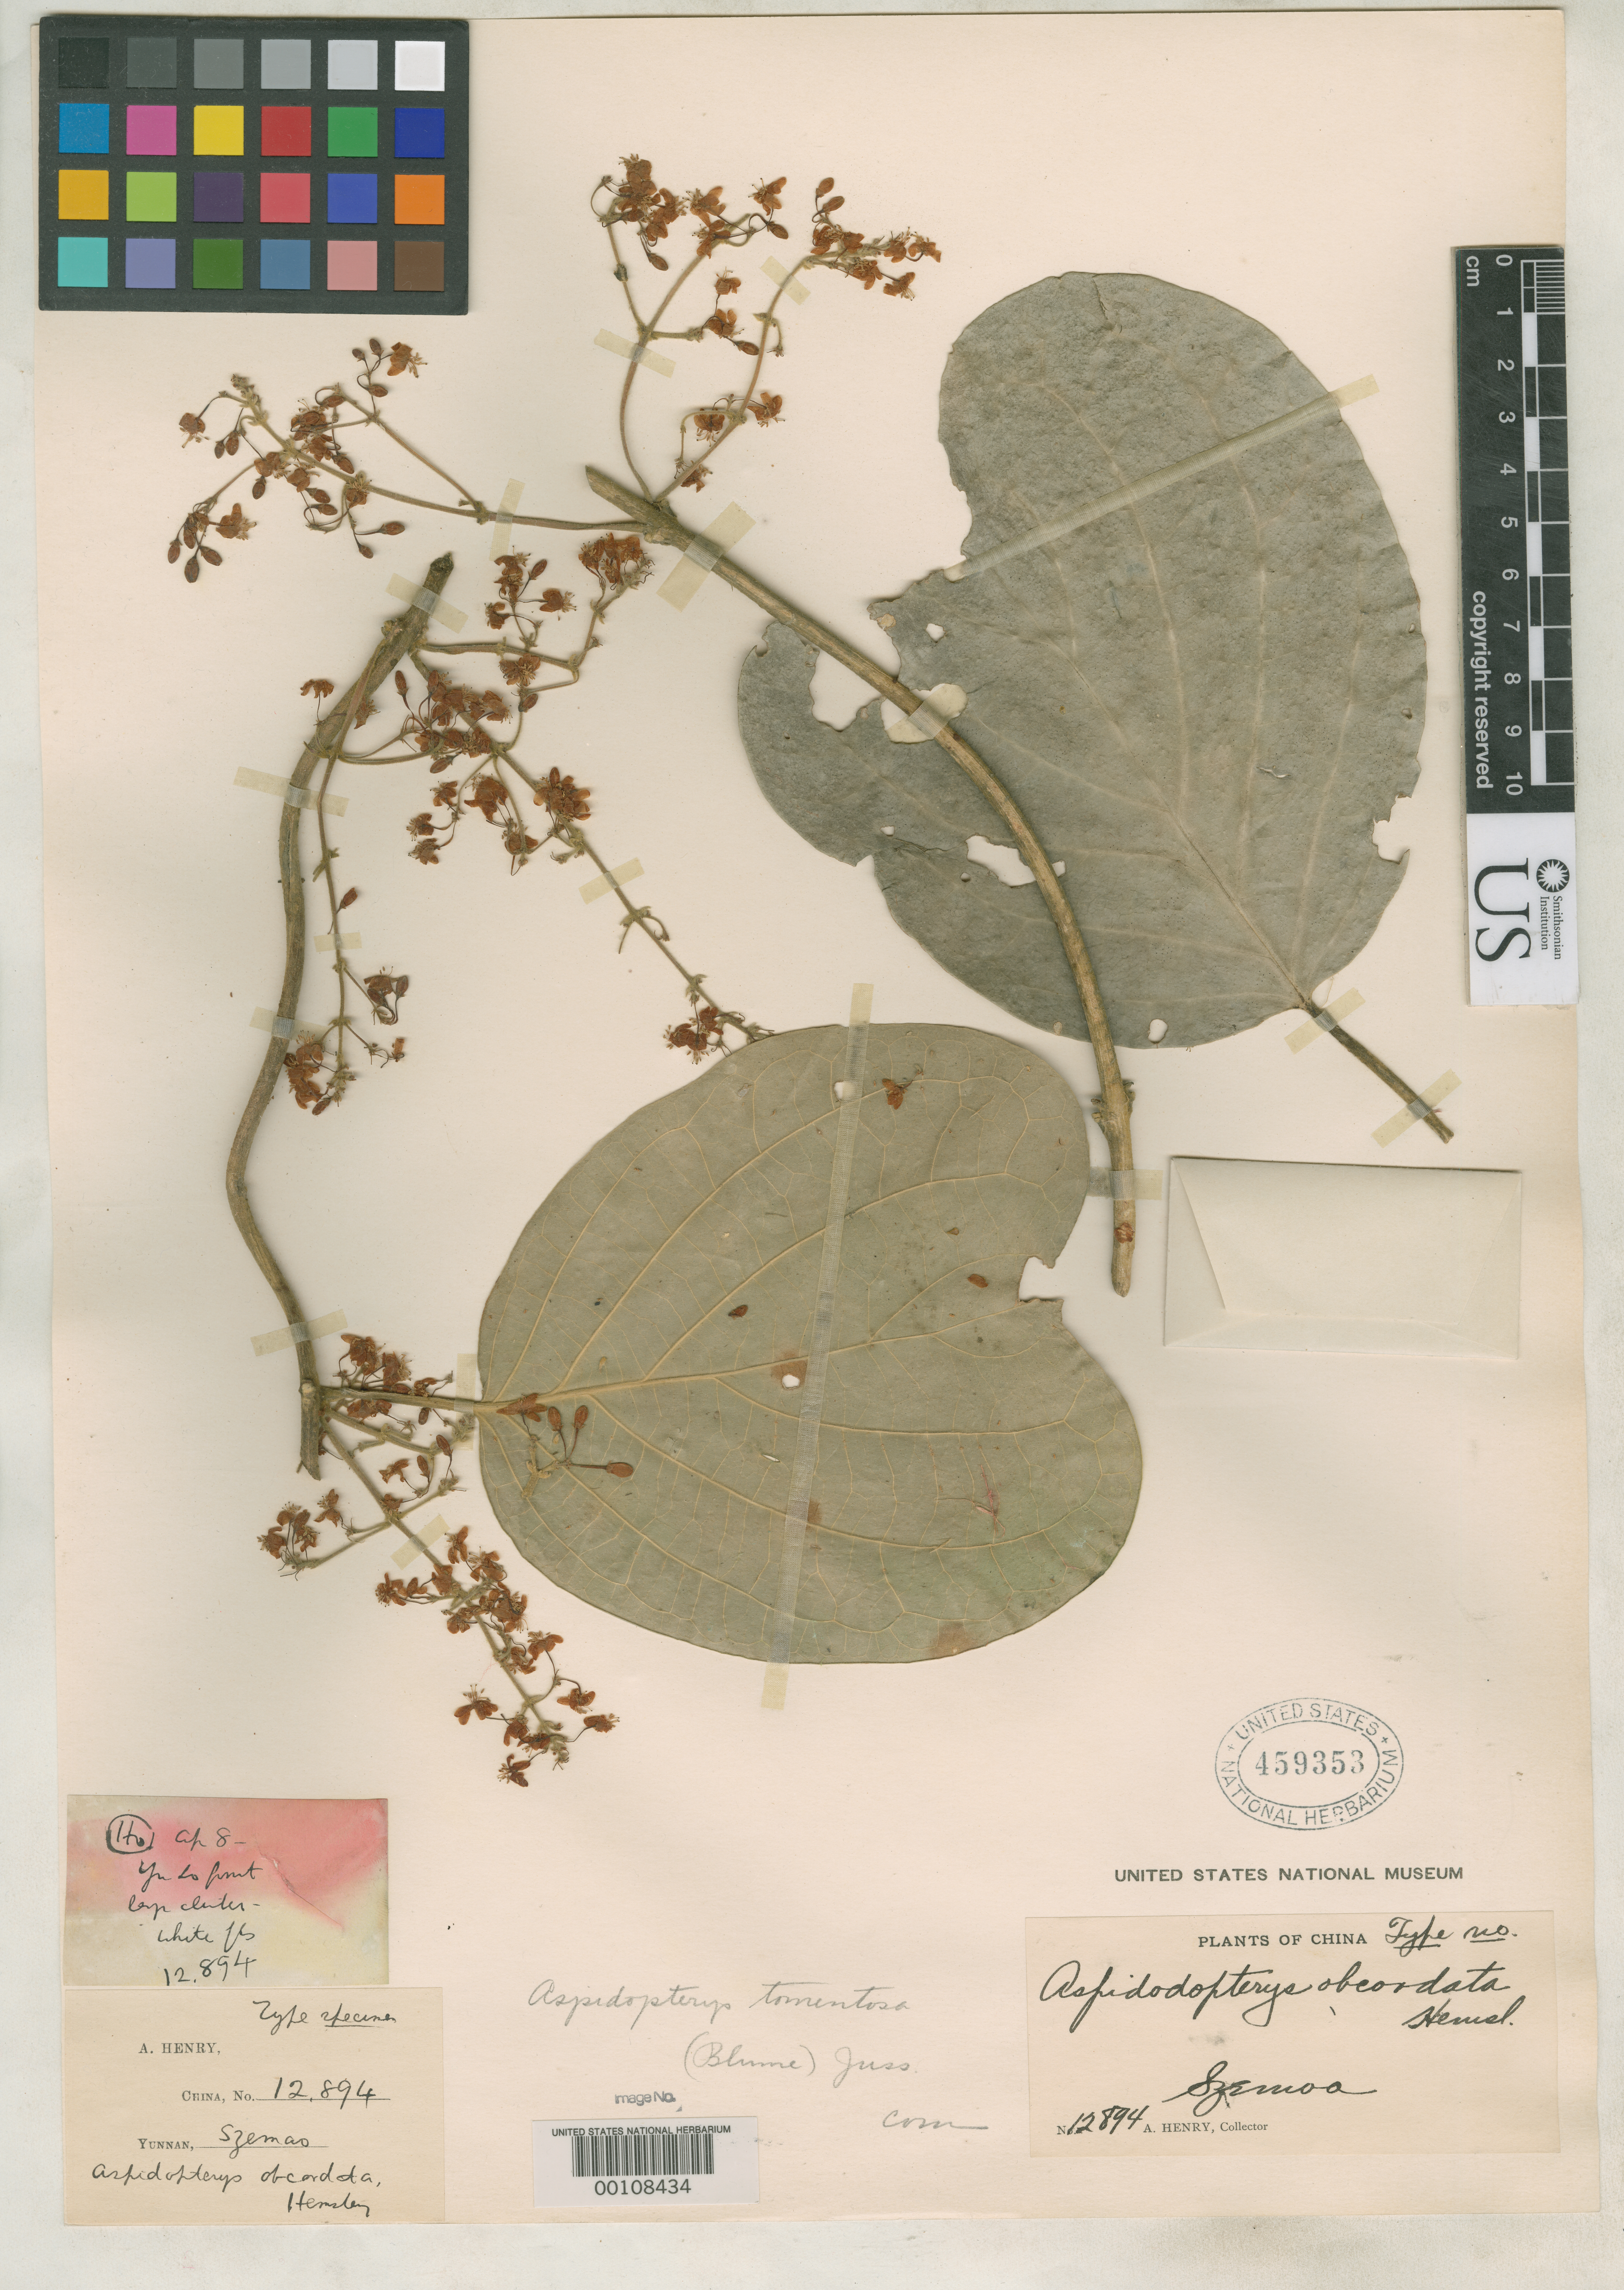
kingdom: Plantae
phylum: Tracheophyta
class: Magnoliopsida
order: Malpighiales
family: Malpighiaceae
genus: Aspidopterys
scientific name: Aspidopterys obcordata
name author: Hemsl.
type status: Isotype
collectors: A. Henry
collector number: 12894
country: China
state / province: Yunnan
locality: Szemao.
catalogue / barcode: US 459353